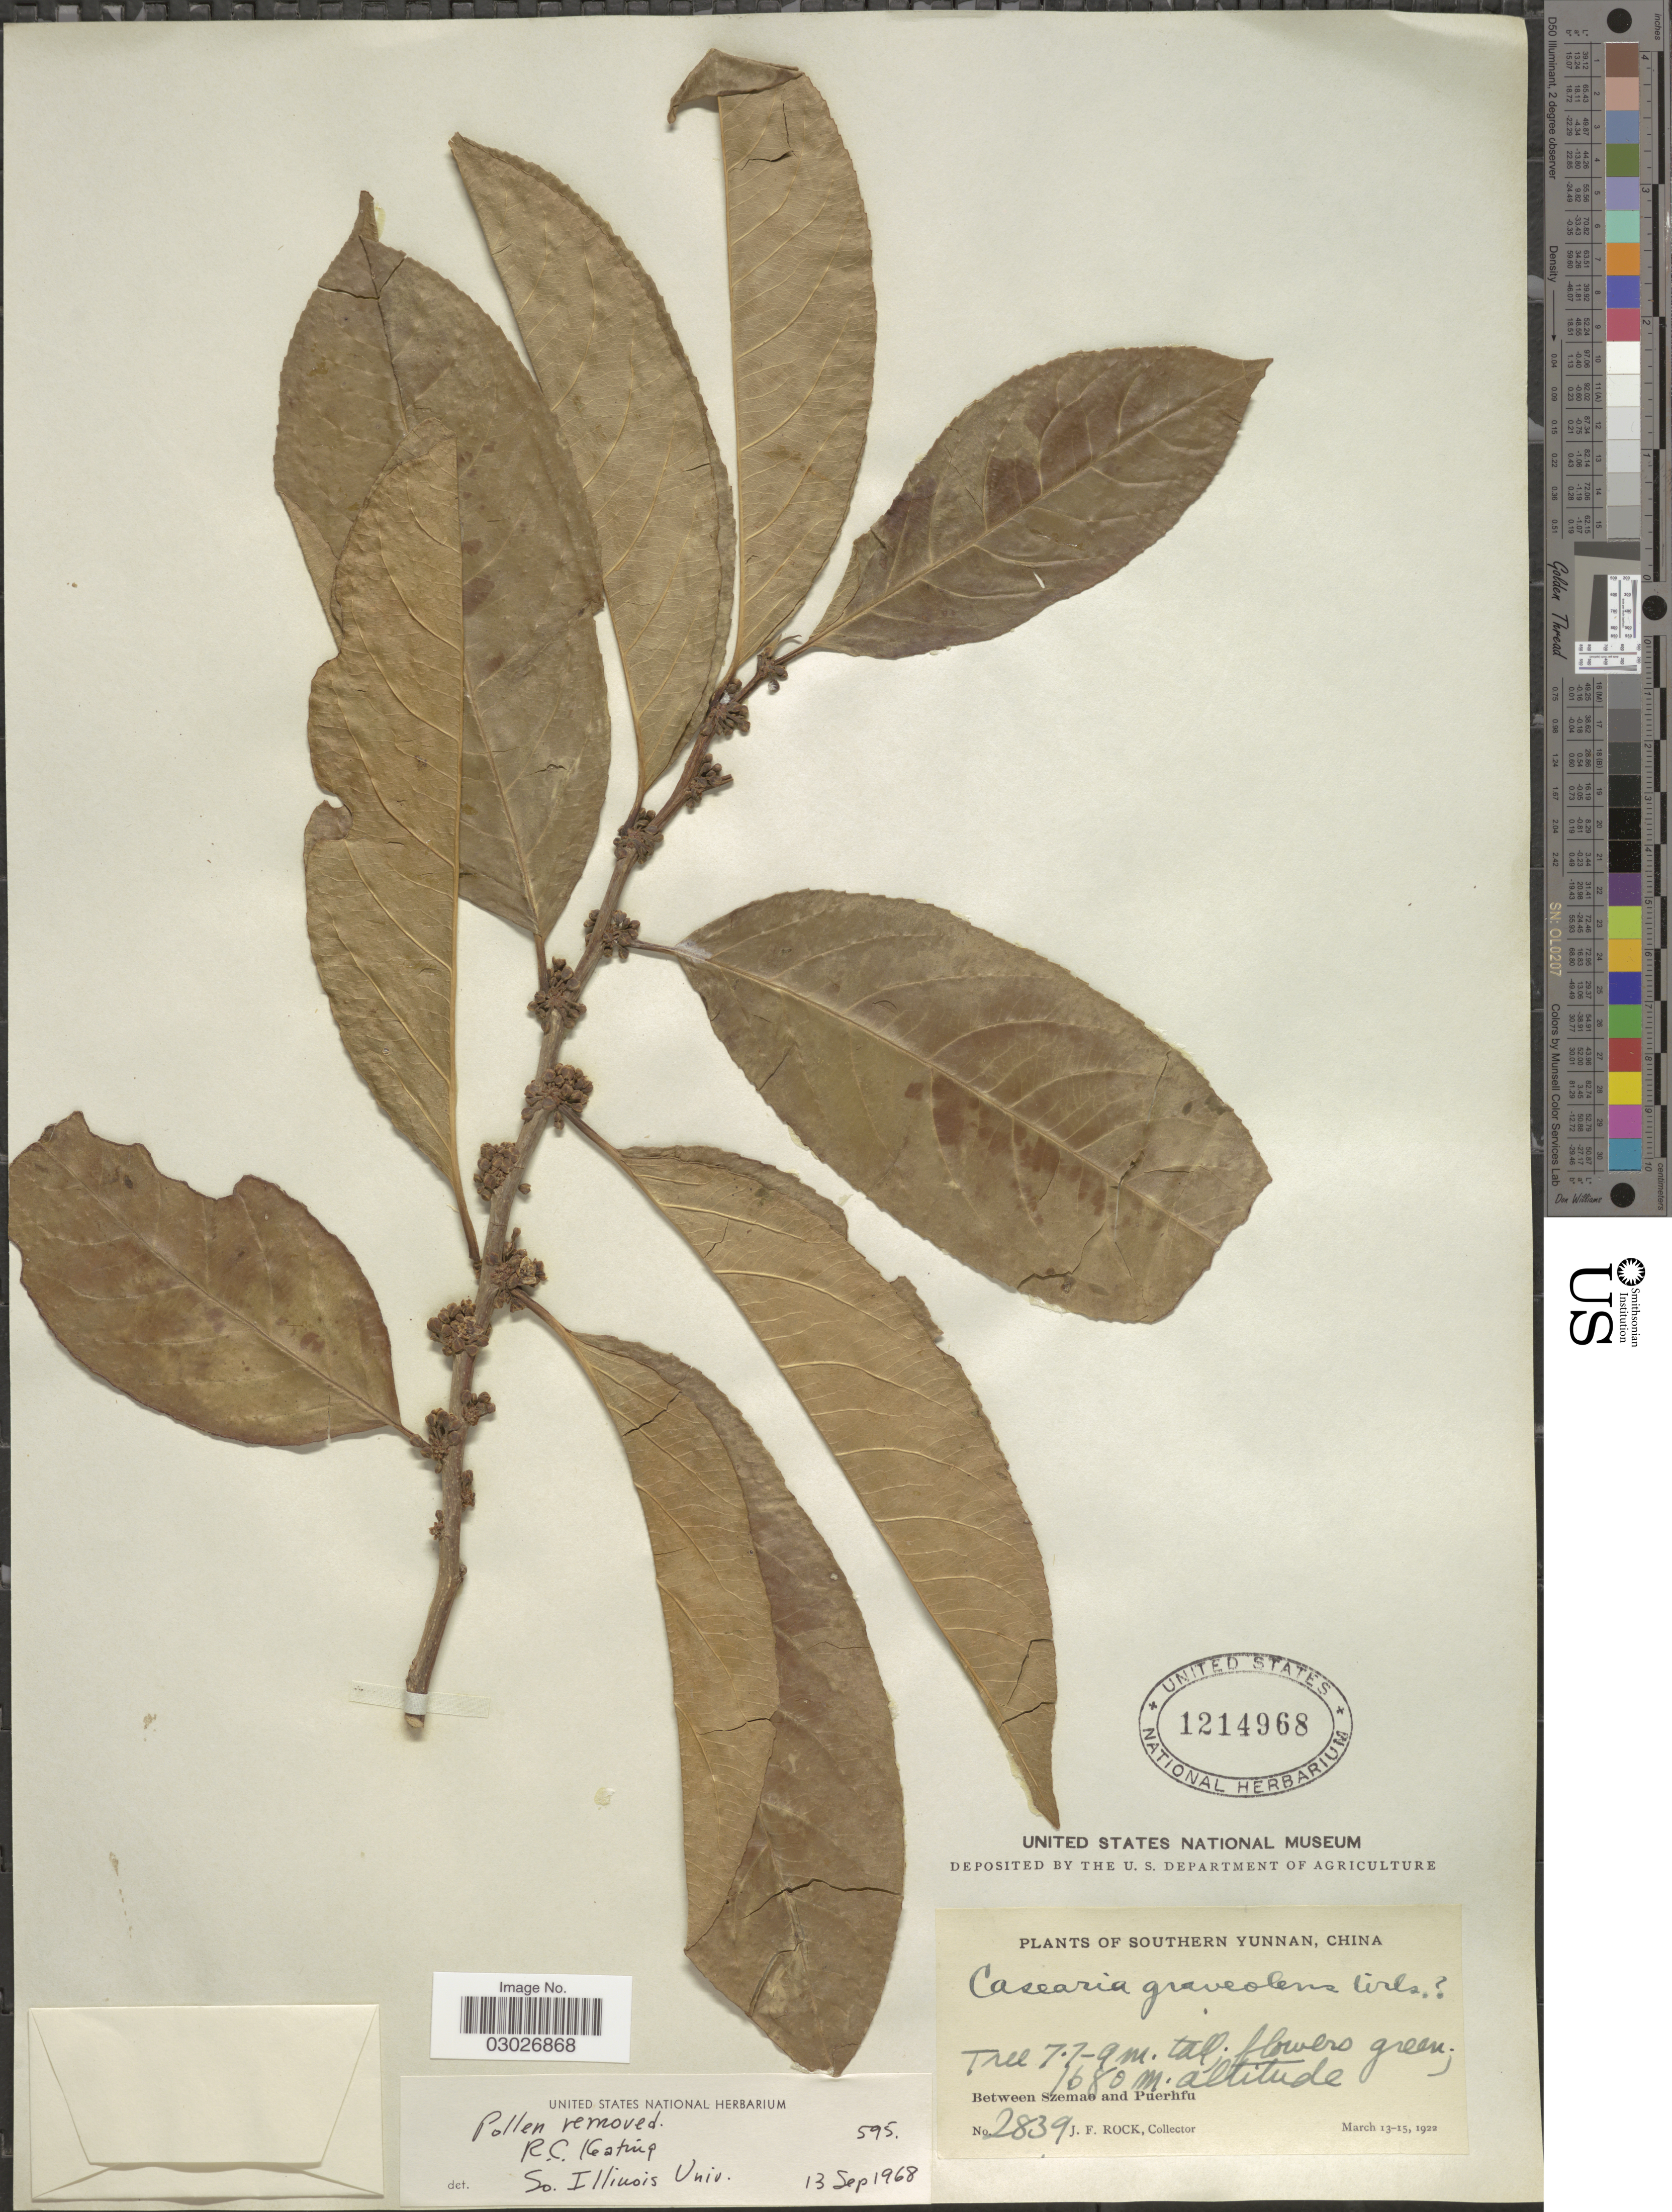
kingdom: Plantae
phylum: Tracheophyta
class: Magnoliopsida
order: Malpighiales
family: Salicaceae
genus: Casearia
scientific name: Casearia graveolens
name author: Dalzell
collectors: J. Rock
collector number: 2839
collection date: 1922-03-13/1922-03-15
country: China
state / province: Yunnan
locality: Southern Yunnan. Between Szemao and Puerhfu.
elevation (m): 1680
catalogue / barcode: US 1214968